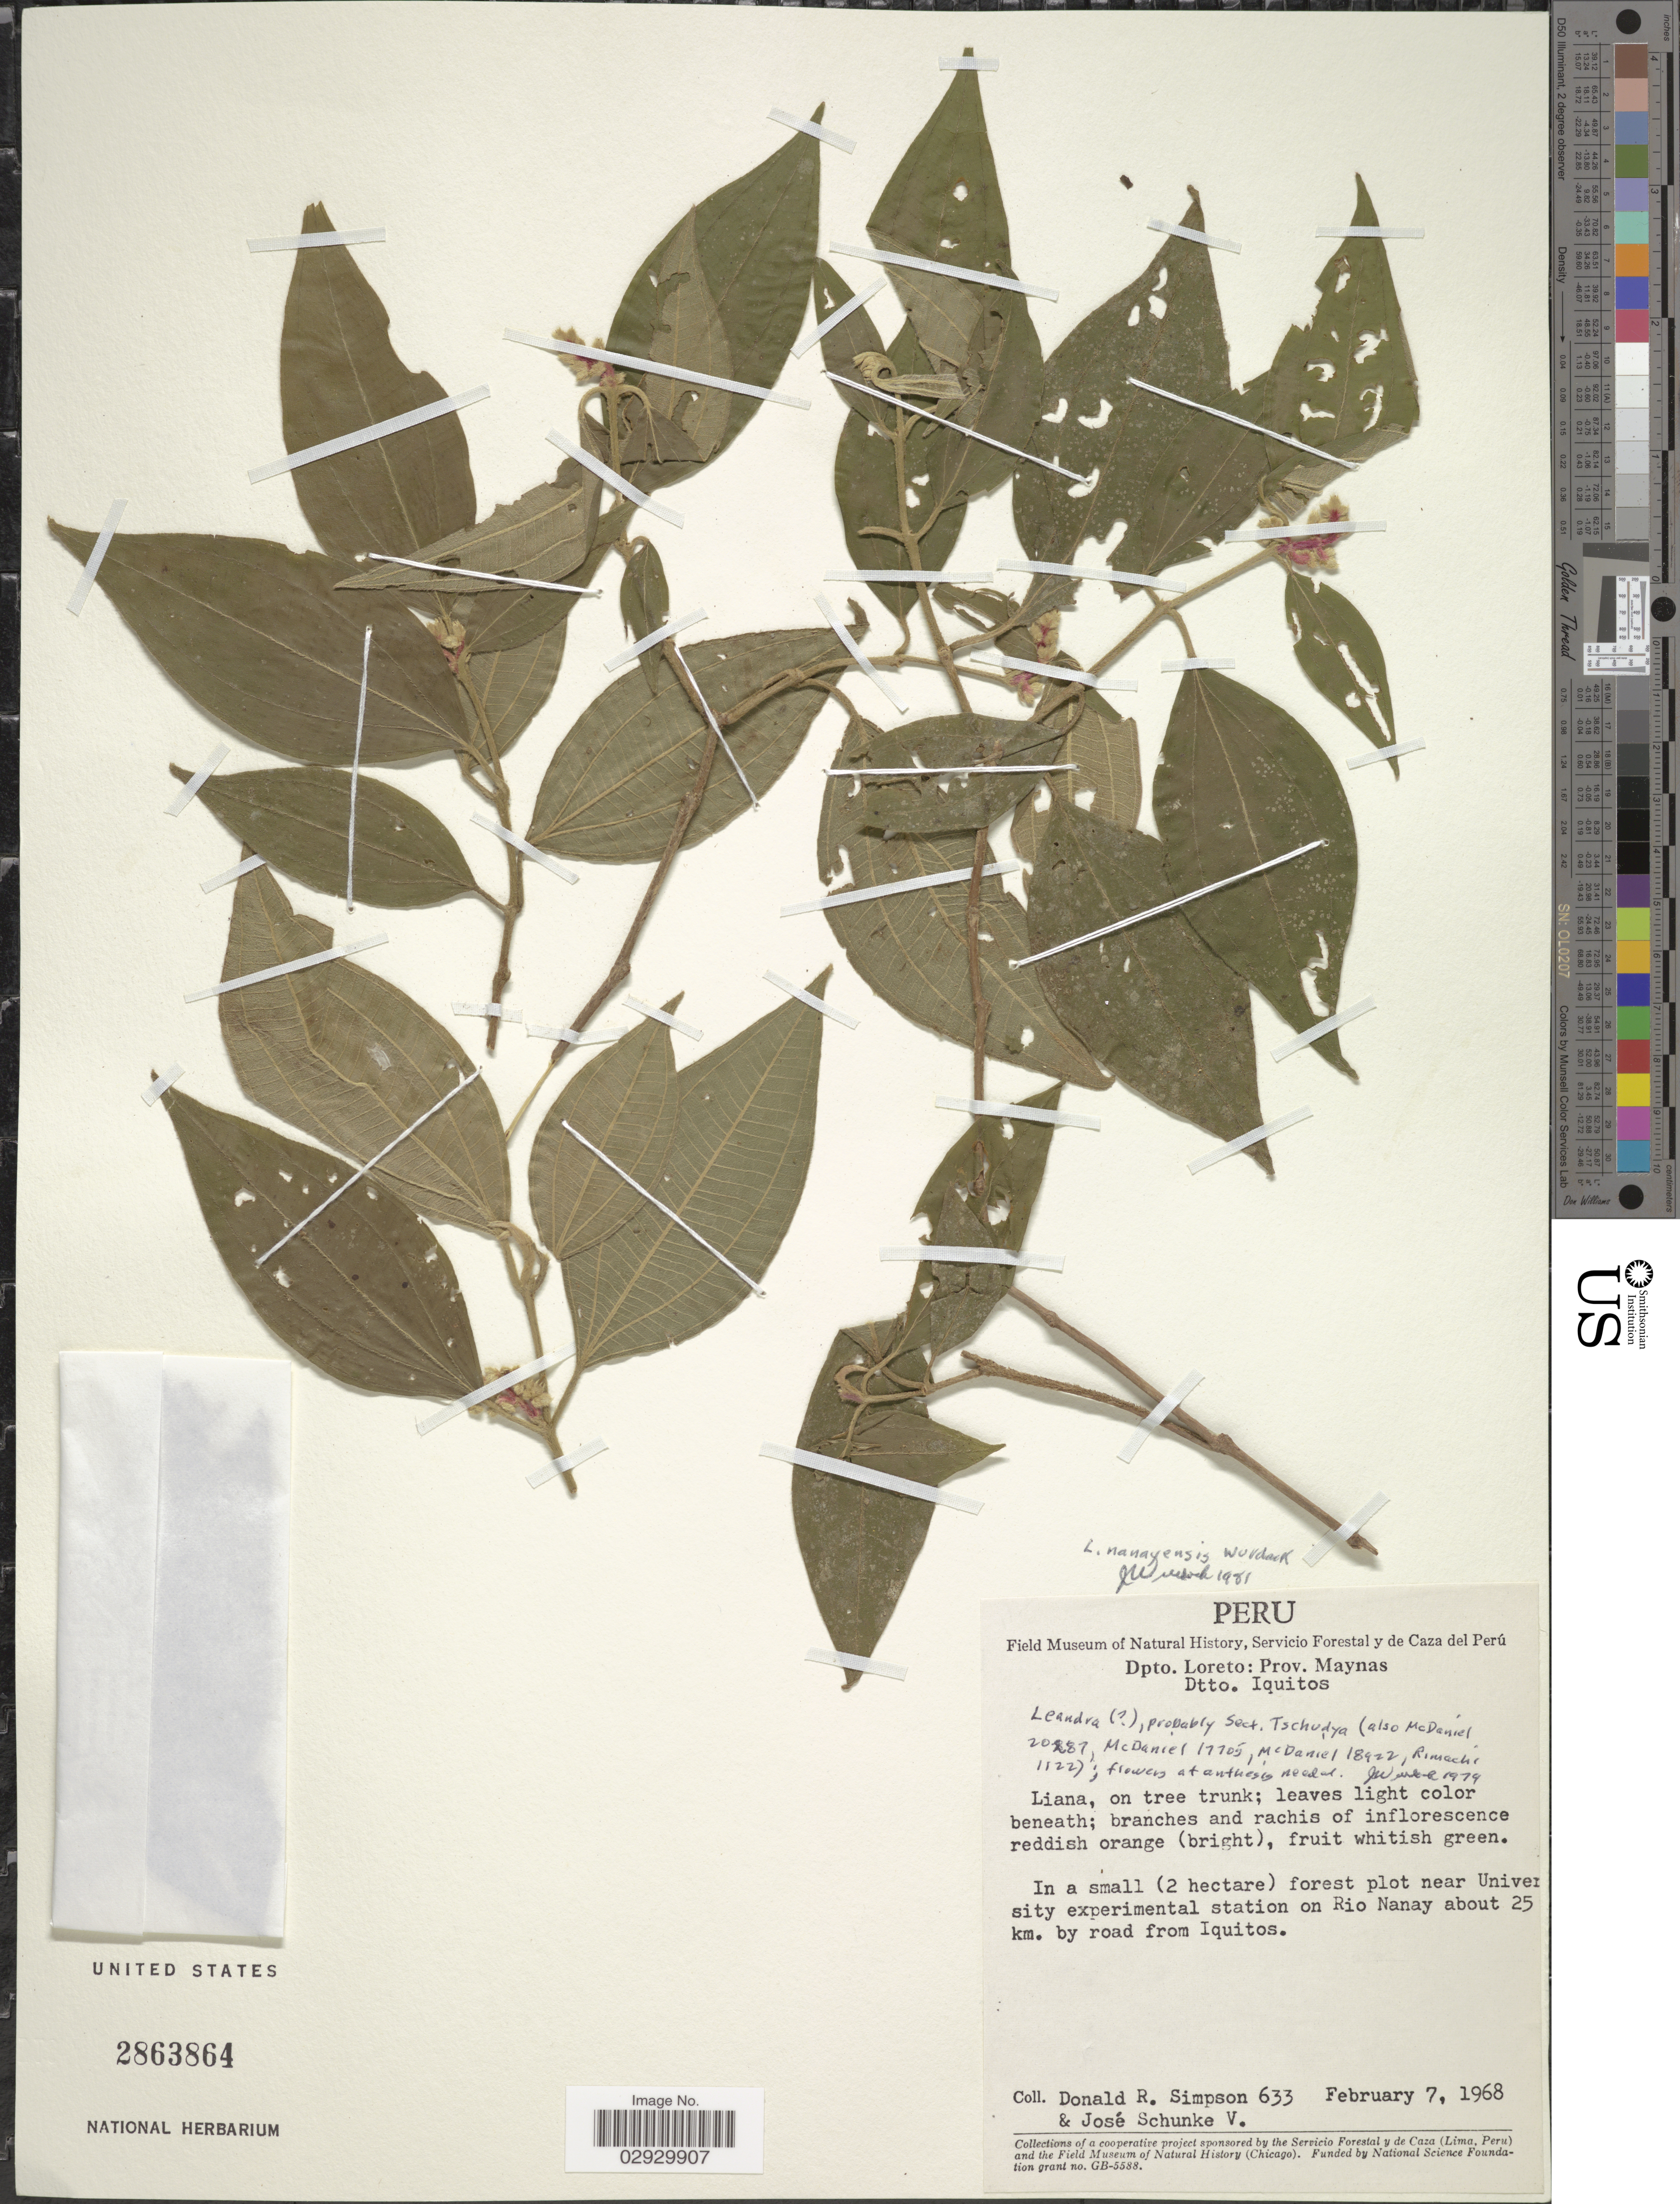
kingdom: Plantae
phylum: Tracheophyta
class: Magnoliopsida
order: Myrtales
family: Melastomataceae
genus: Leandra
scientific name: Leandra nanayensis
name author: Wurdack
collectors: D. R. Simpson & J. Schunke Vigo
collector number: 633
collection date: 1968-02-07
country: Peru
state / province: Loreto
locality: Dpto. Loreto: Prov. Maynas, Dtto. Iquitos. In a small (2 hectare) forest plot near University experimental station on Rio Nanay about 25 km. by road from Iquitos.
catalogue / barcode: US 2863864